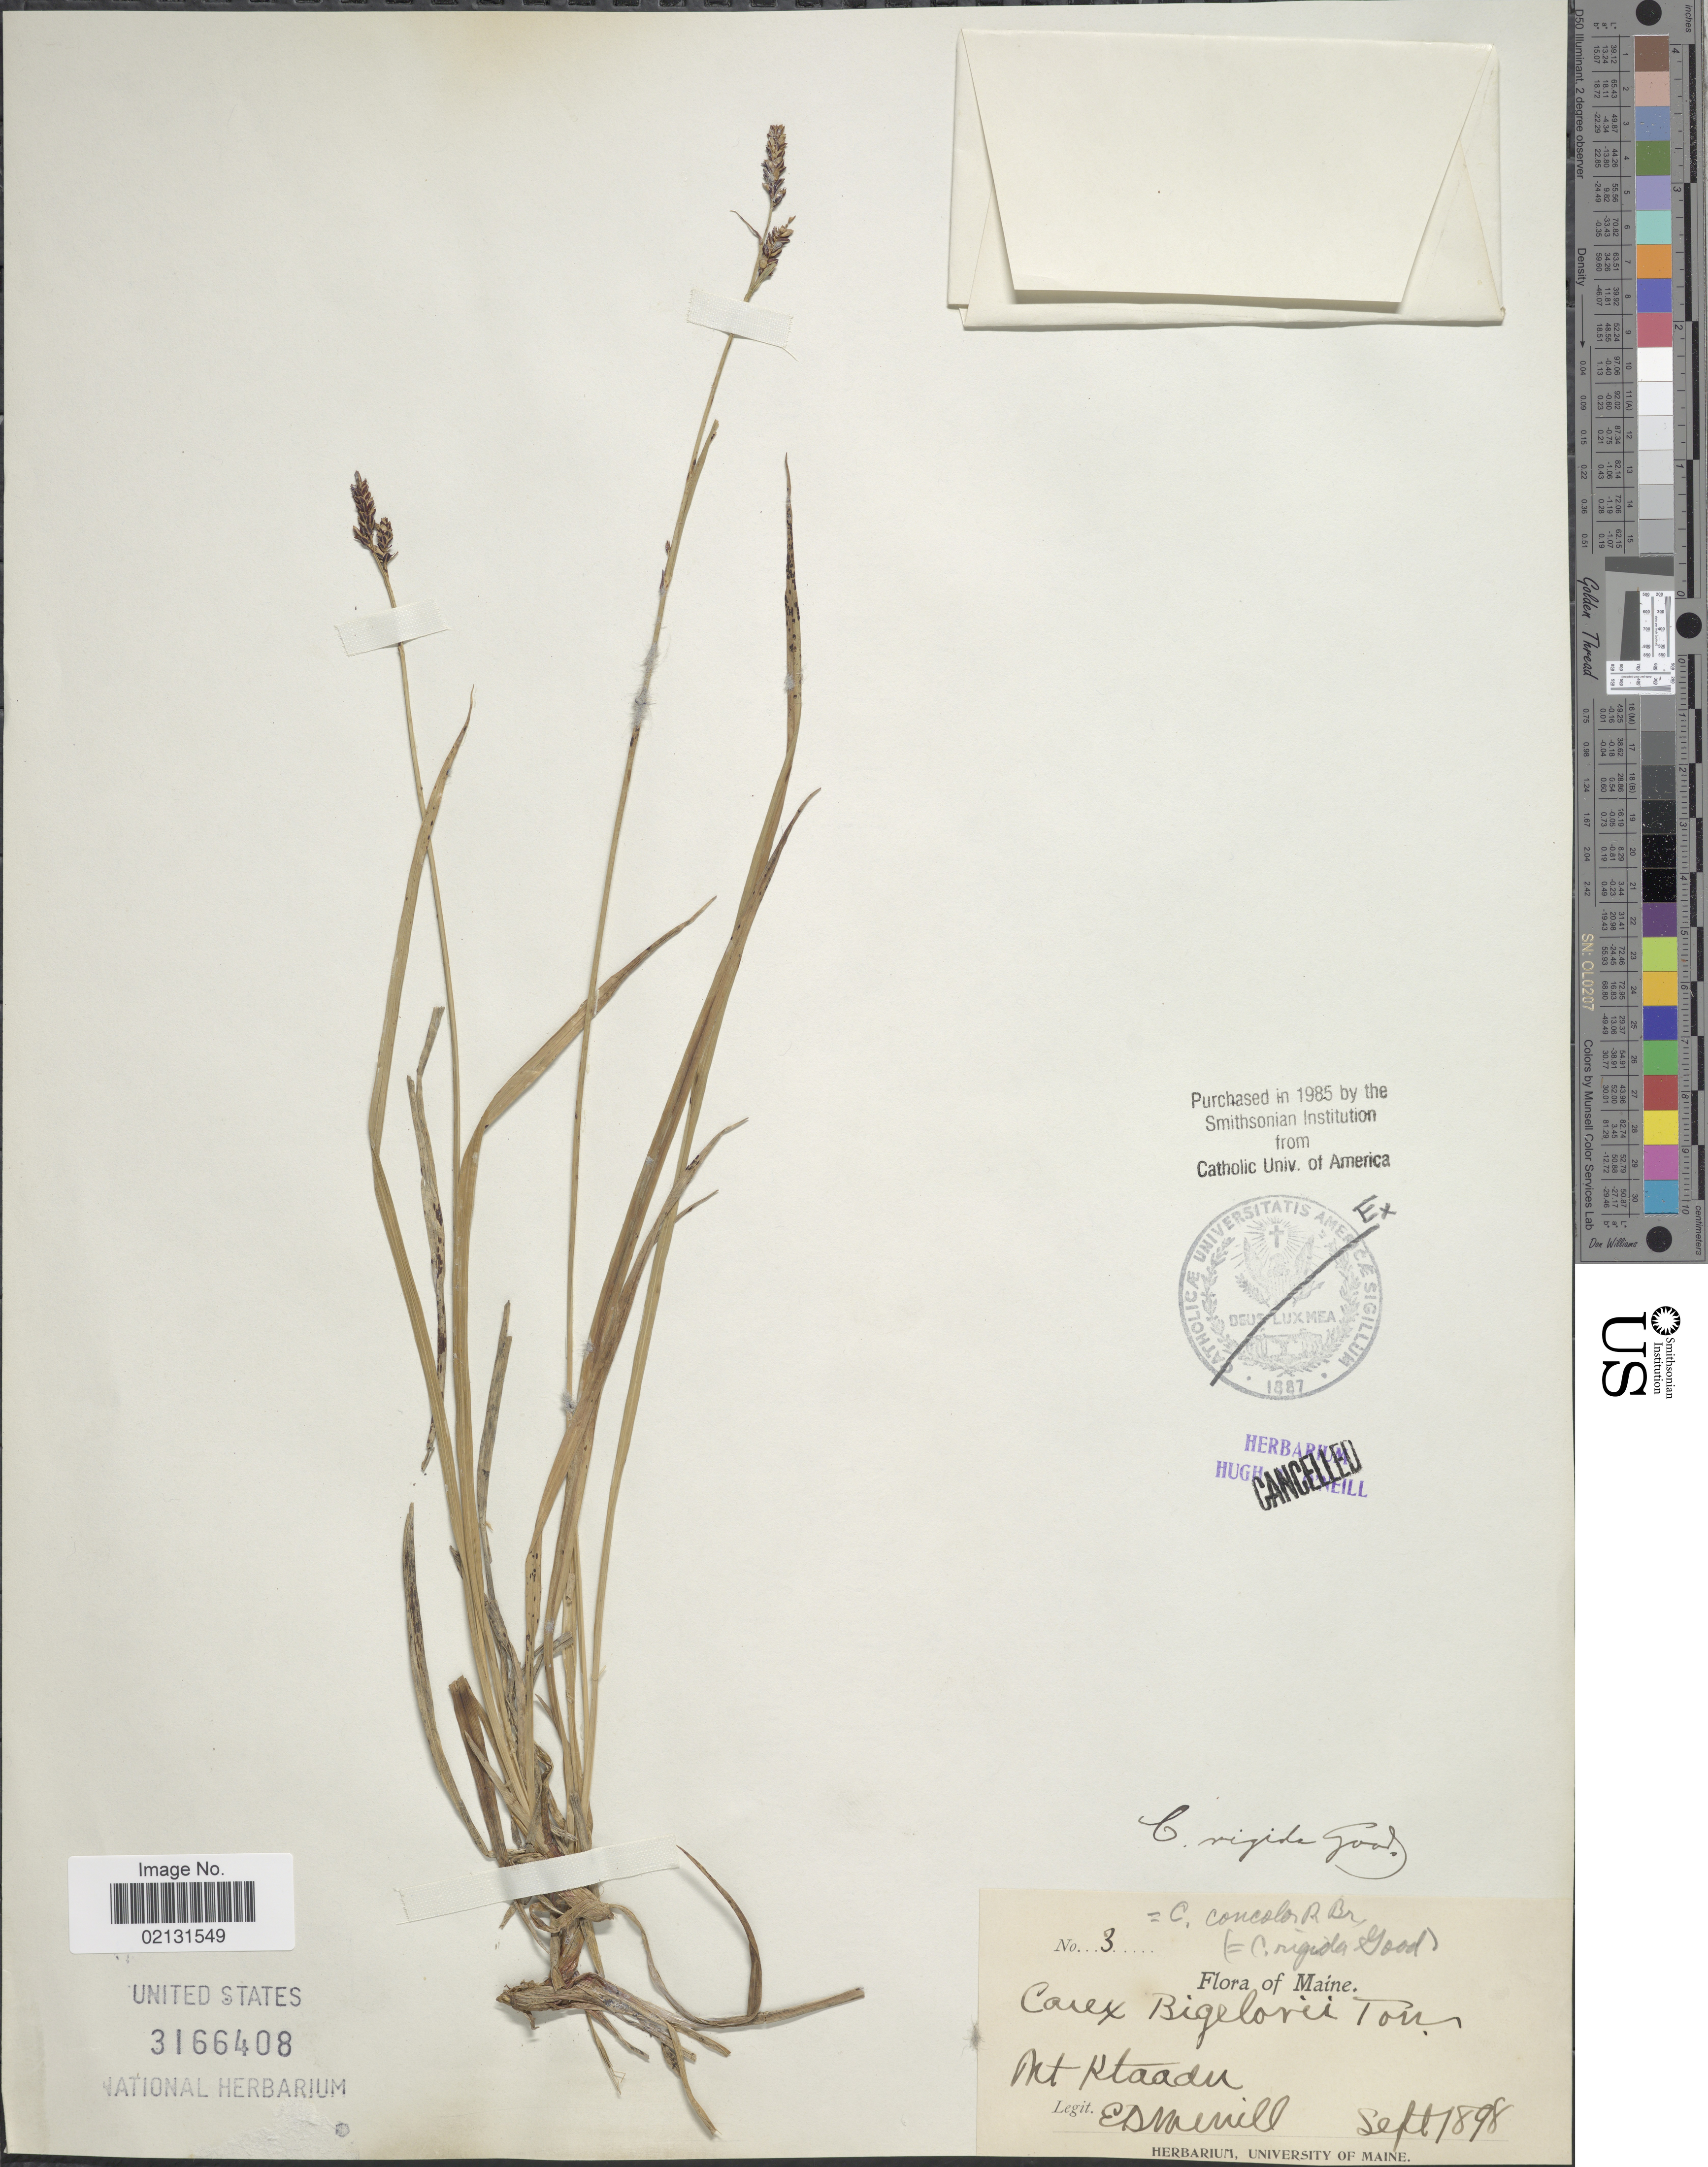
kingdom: Plantae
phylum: Tracheophyta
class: Liliopsida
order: Poales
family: Cyperaceae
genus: Carex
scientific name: Carex bigelowii subsp. bigelowii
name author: Torr. ex Schwein.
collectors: E. D. Merrill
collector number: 3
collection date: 1898-09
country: United States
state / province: Maine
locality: Mt. Ktaadn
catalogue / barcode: US 3166408